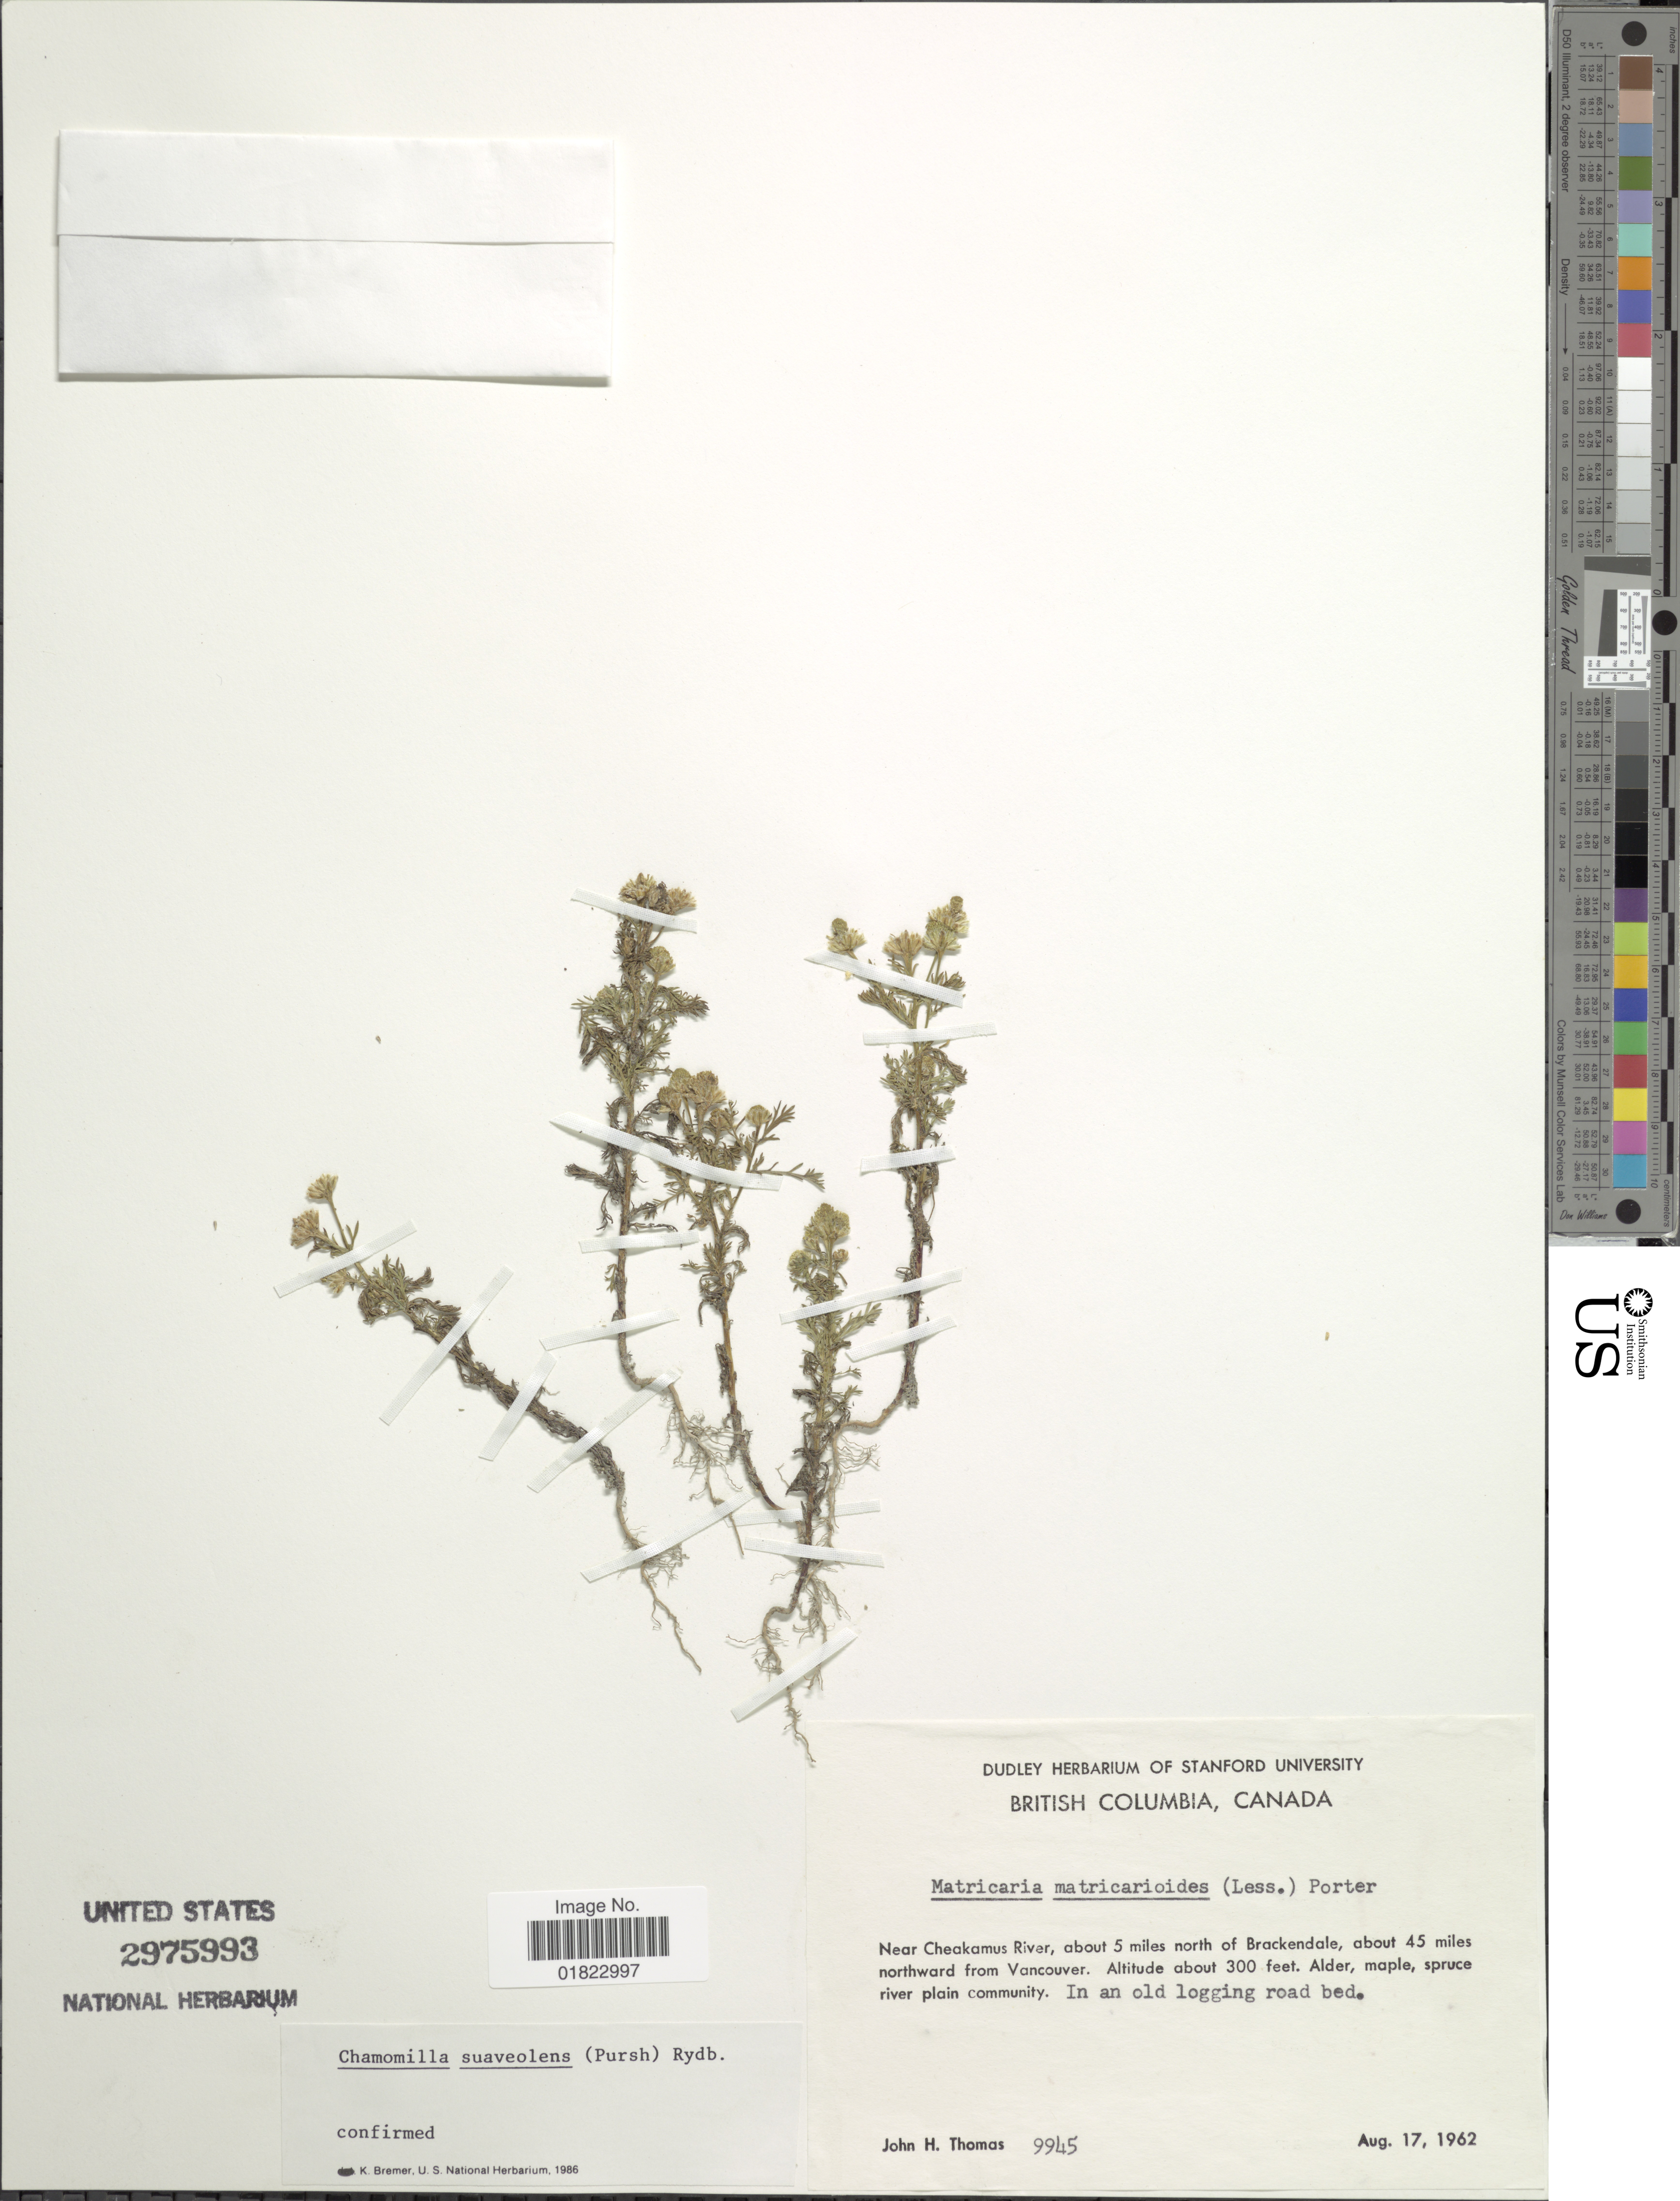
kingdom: Plantae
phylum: Tracheophyta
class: Magnoliopsida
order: Asterales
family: Asteraceae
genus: Matricaria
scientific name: Matricaria matricarioides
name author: (Less.) Porter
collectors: J. H. Thomas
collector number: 9945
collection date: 1962-08-17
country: Canada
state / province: British Columbia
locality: British Columbia, near Cheakamus River , about 5 miles north of Brackendale, about 45 miles northward from Vancouver.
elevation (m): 91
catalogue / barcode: US 2975993